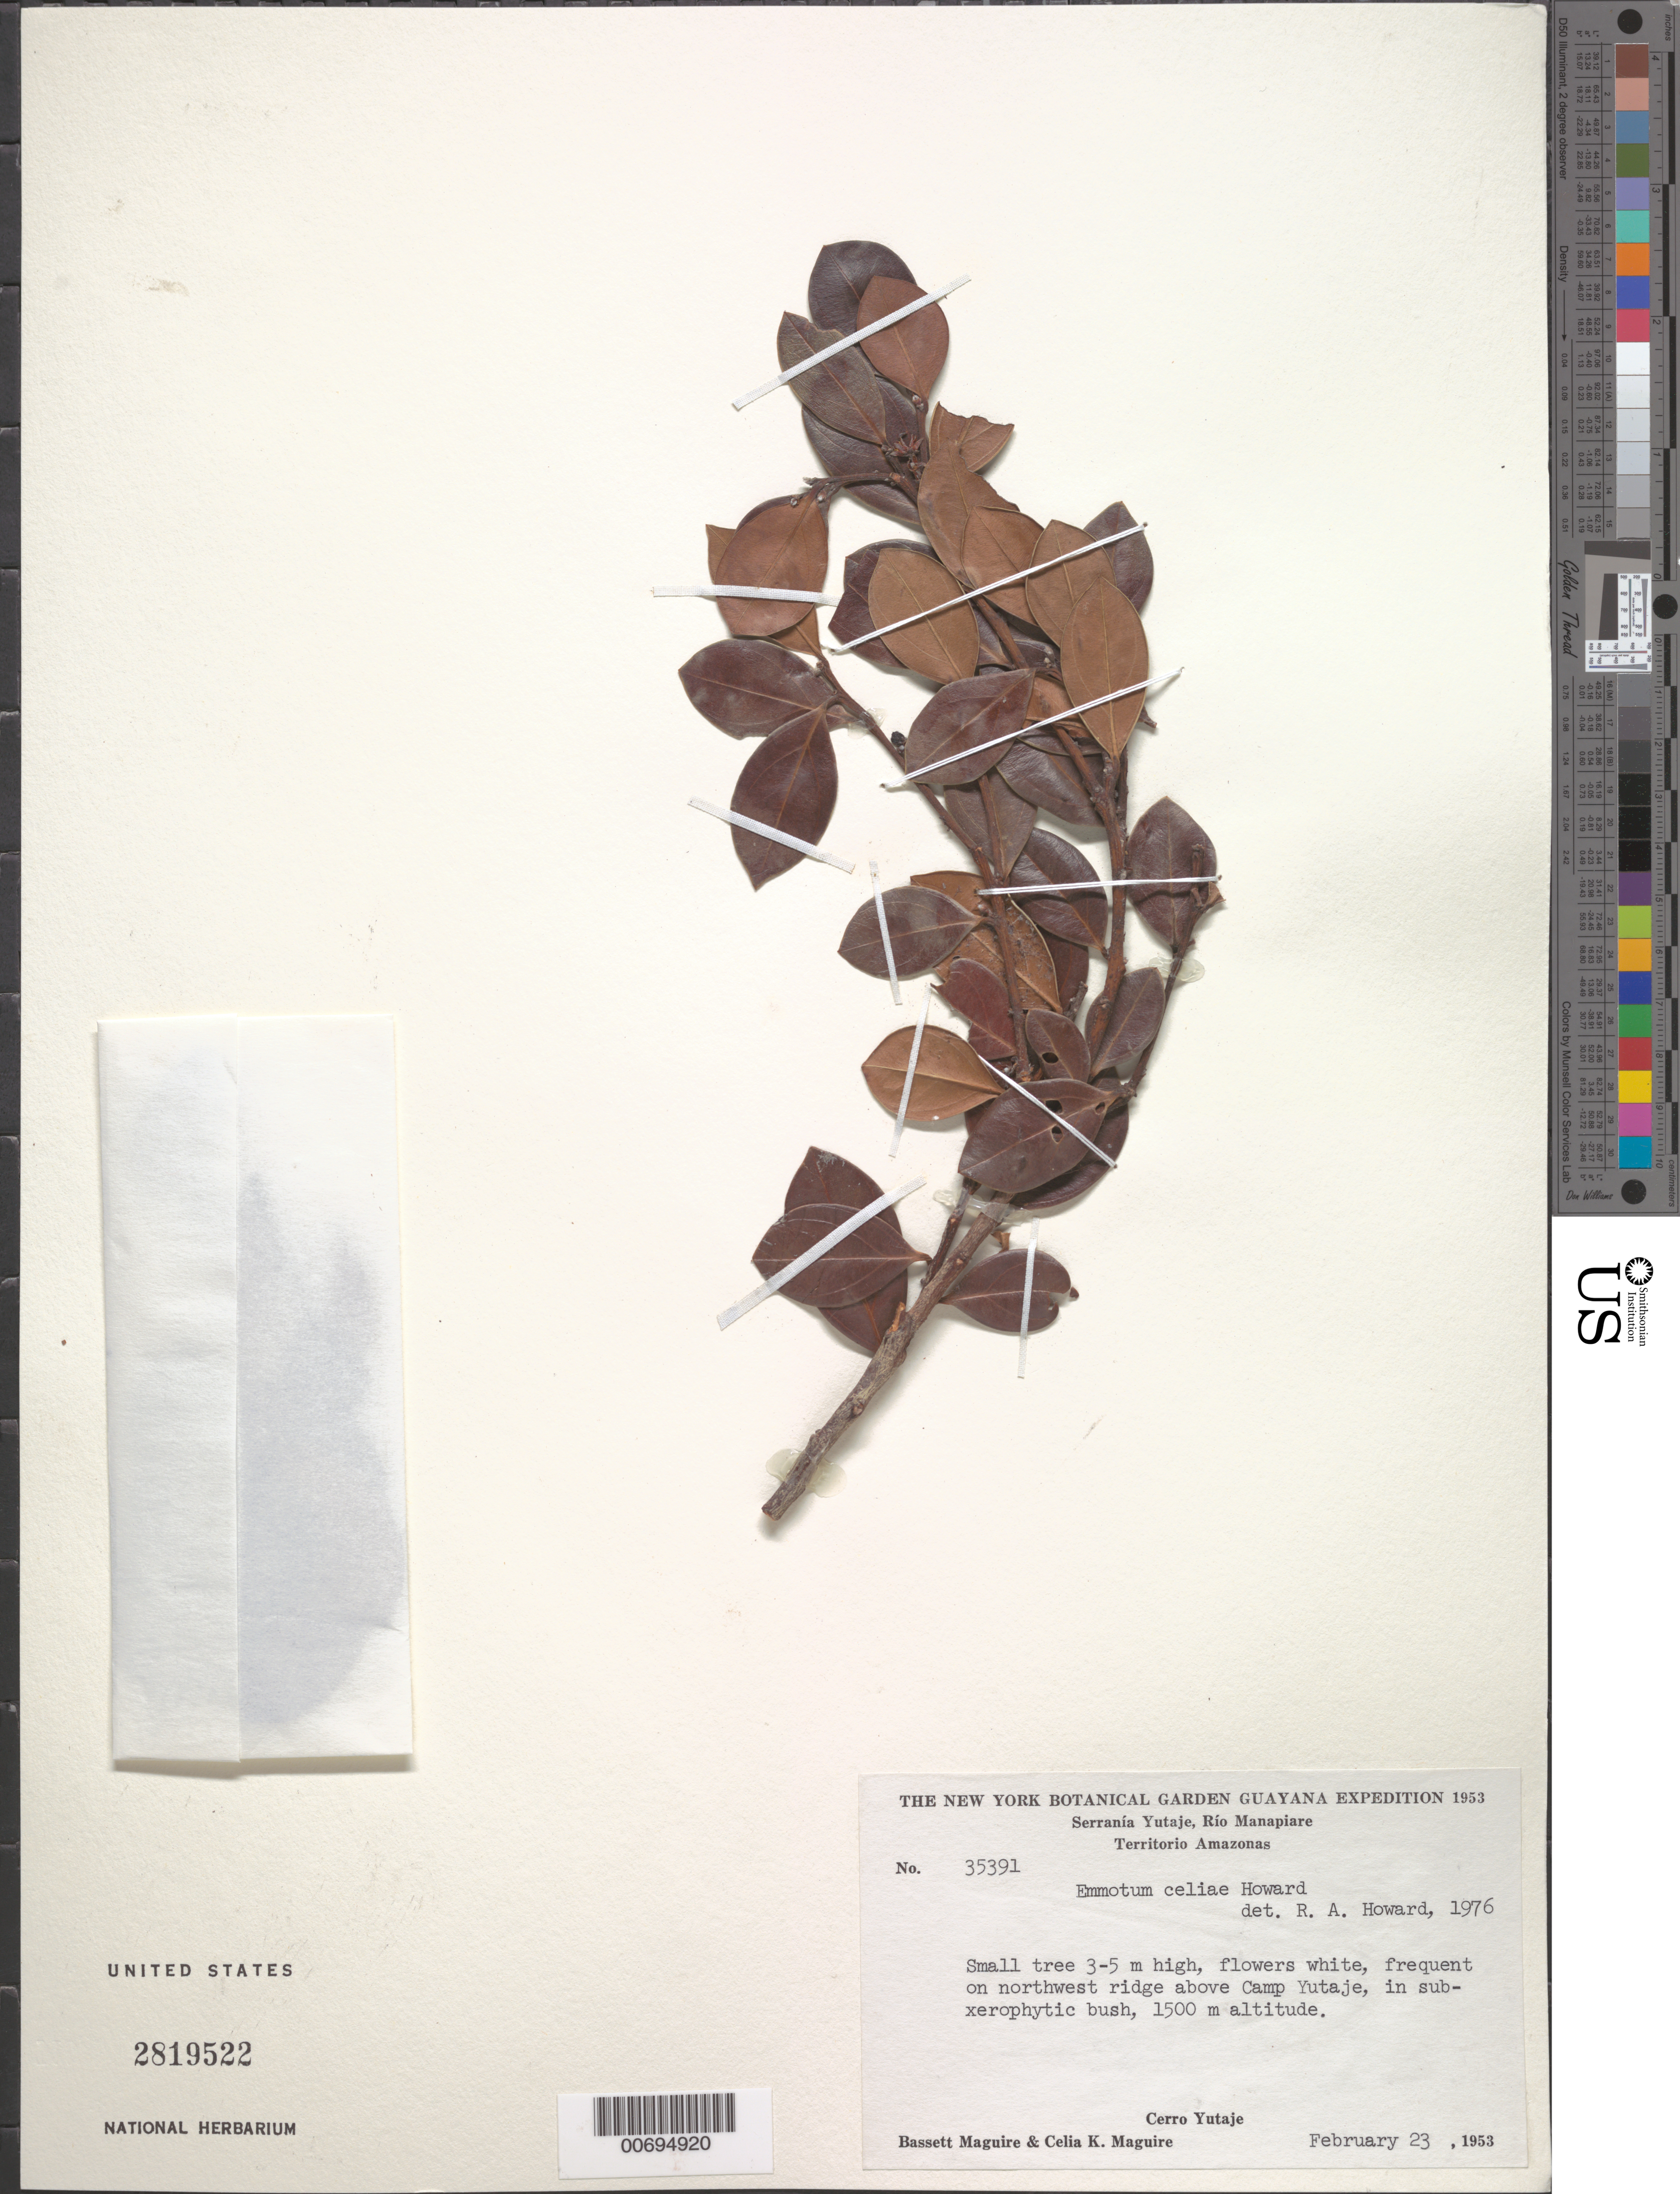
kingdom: Plantae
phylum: Tracheophyta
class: Magnoliopsida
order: Metteniusales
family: Metteniusaceae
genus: Emmotum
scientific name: Emmotum celiae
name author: R.A. Howard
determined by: Howard, R. A.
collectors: B. Maguire & C. K. Maguire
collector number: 35391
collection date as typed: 23-Feb-53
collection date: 1953-02-23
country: Venezuela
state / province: Amazonas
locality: Serranía Yutajé, Caño Yutajé, Río Manapiare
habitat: Subxerophytic bush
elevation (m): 1500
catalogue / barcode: US 2819522